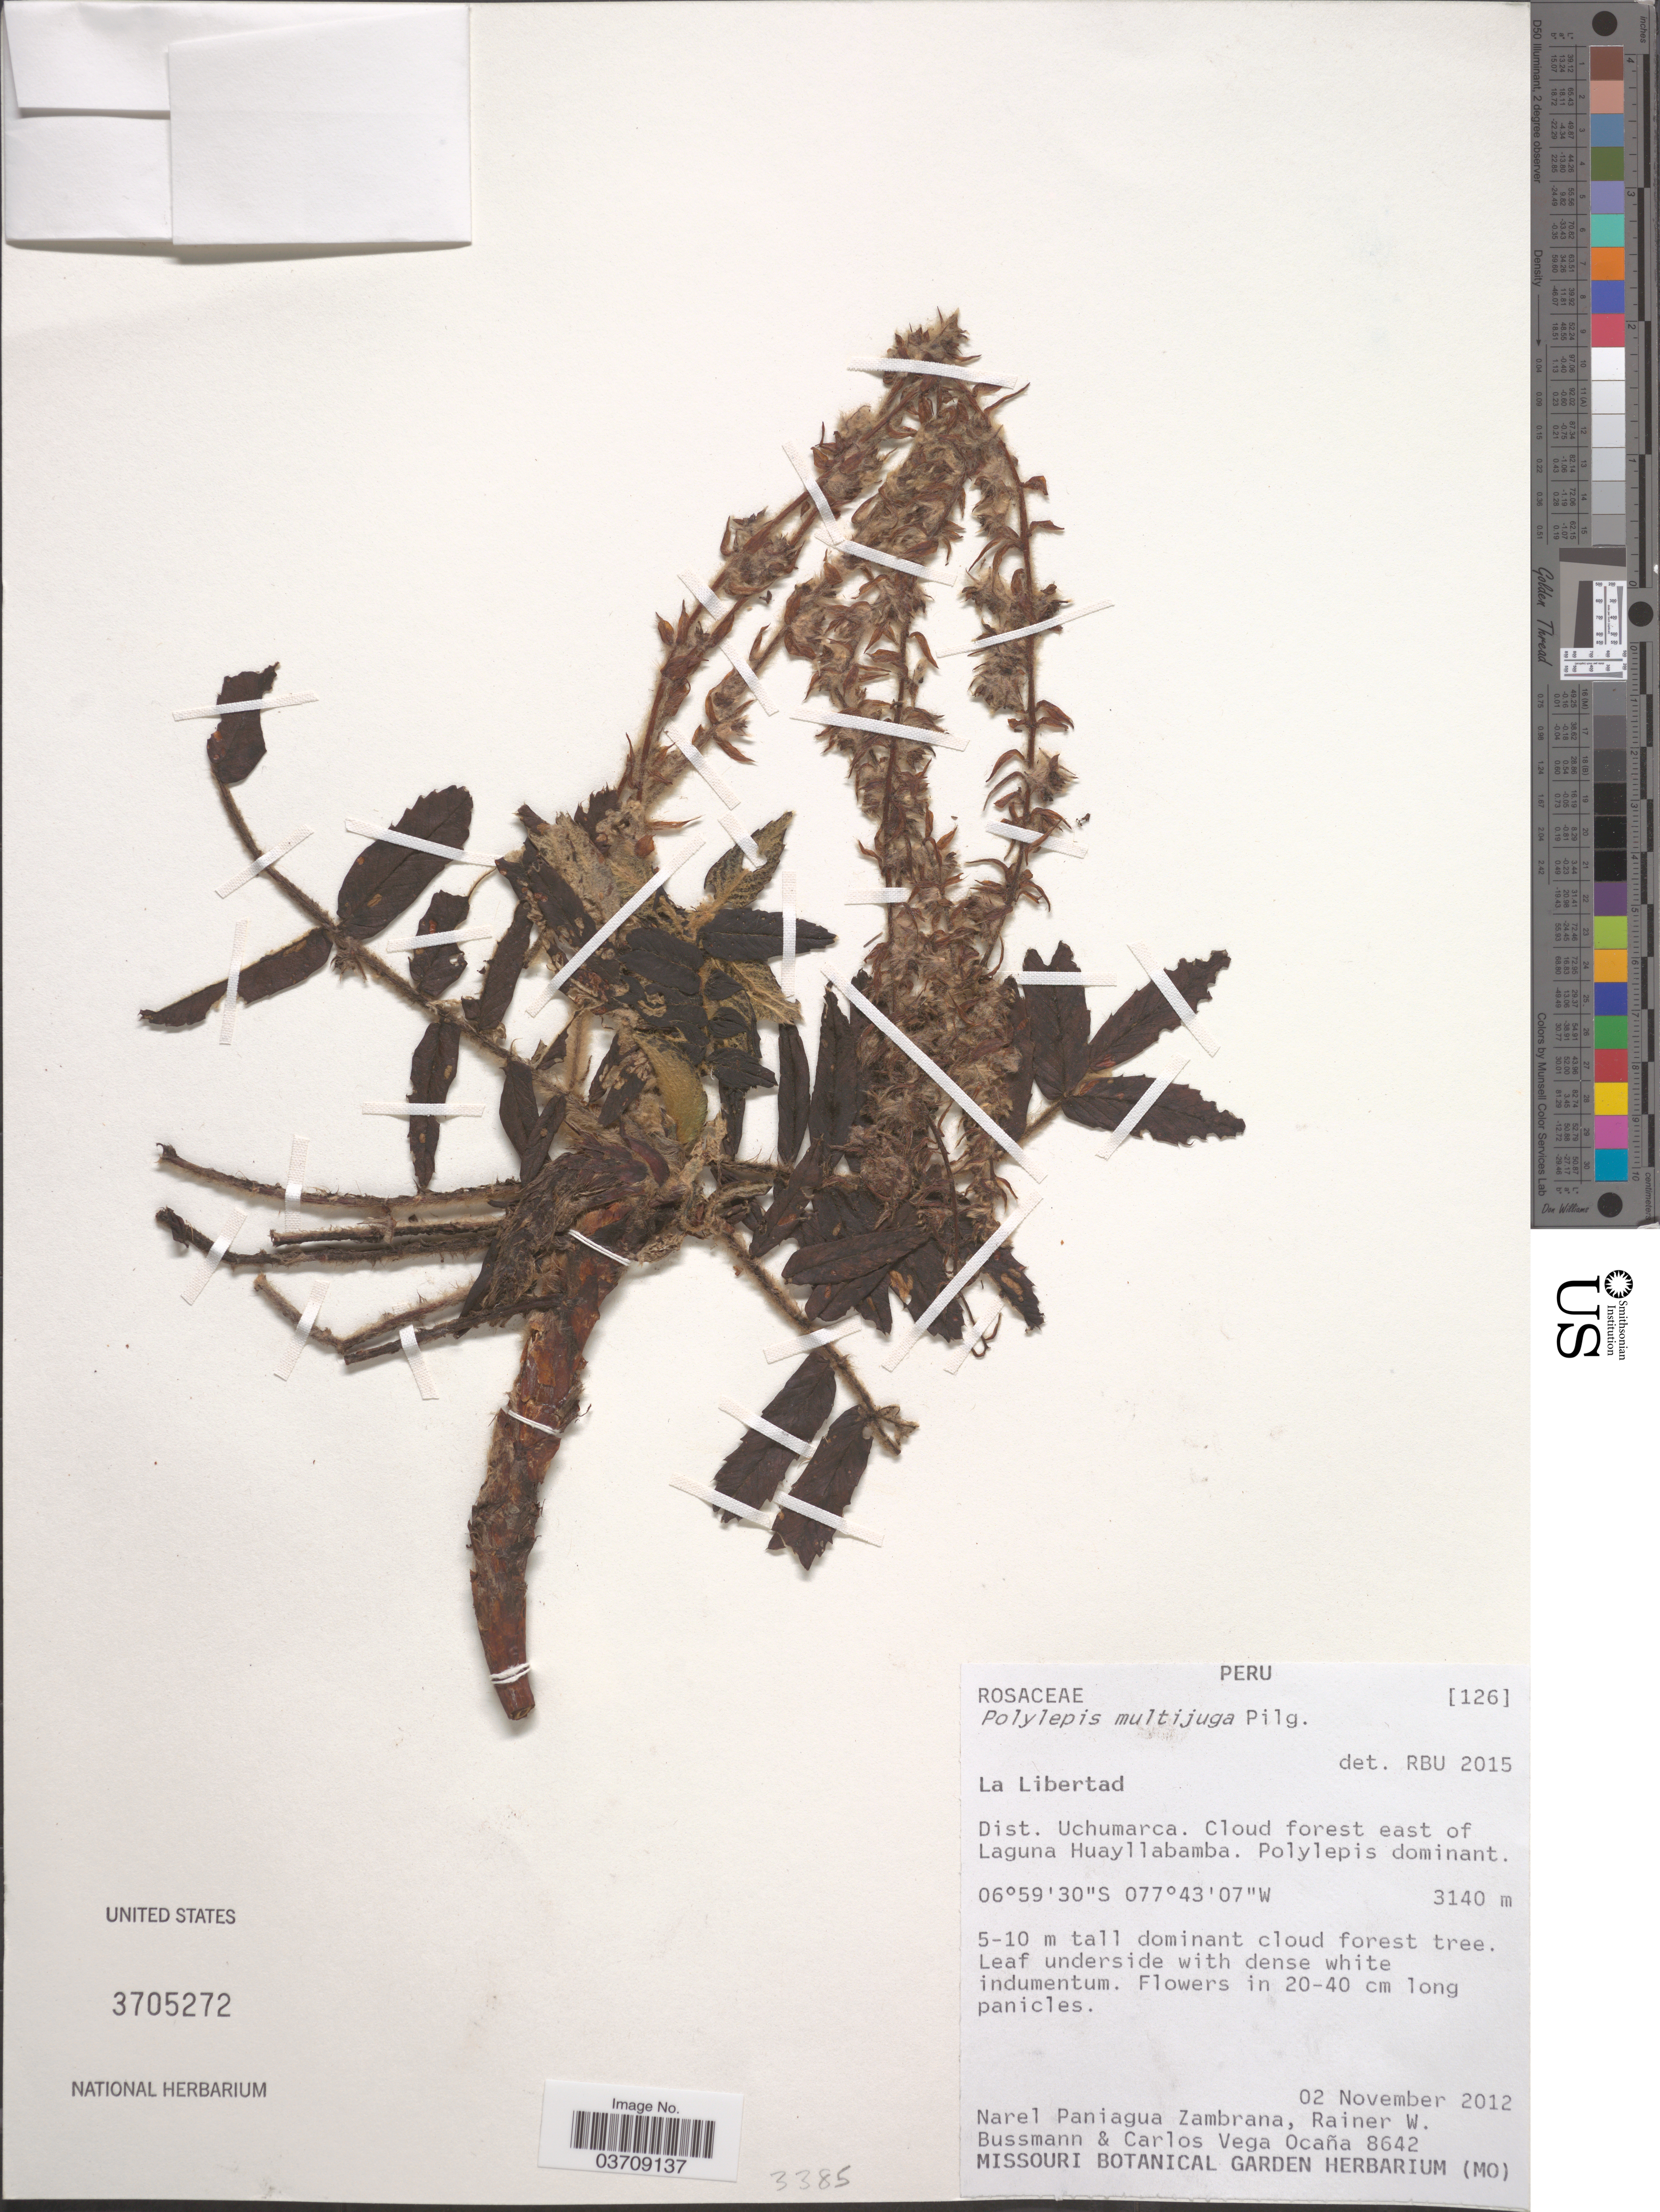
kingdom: Plantae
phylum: Tracheophyta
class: Magnoliopsida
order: Rosales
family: Rosaceae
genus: Polylepis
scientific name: Polylepis multijuga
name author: Pilg.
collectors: N. Paniagua Zambrana, R. W. Bussmann & C. Vega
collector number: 8642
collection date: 2012-11-02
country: Peru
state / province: La Libertad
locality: Dist. Uchumarca. Cloud forest east of Laguna Huayllabamba.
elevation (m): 3140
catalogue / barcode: US 3705272